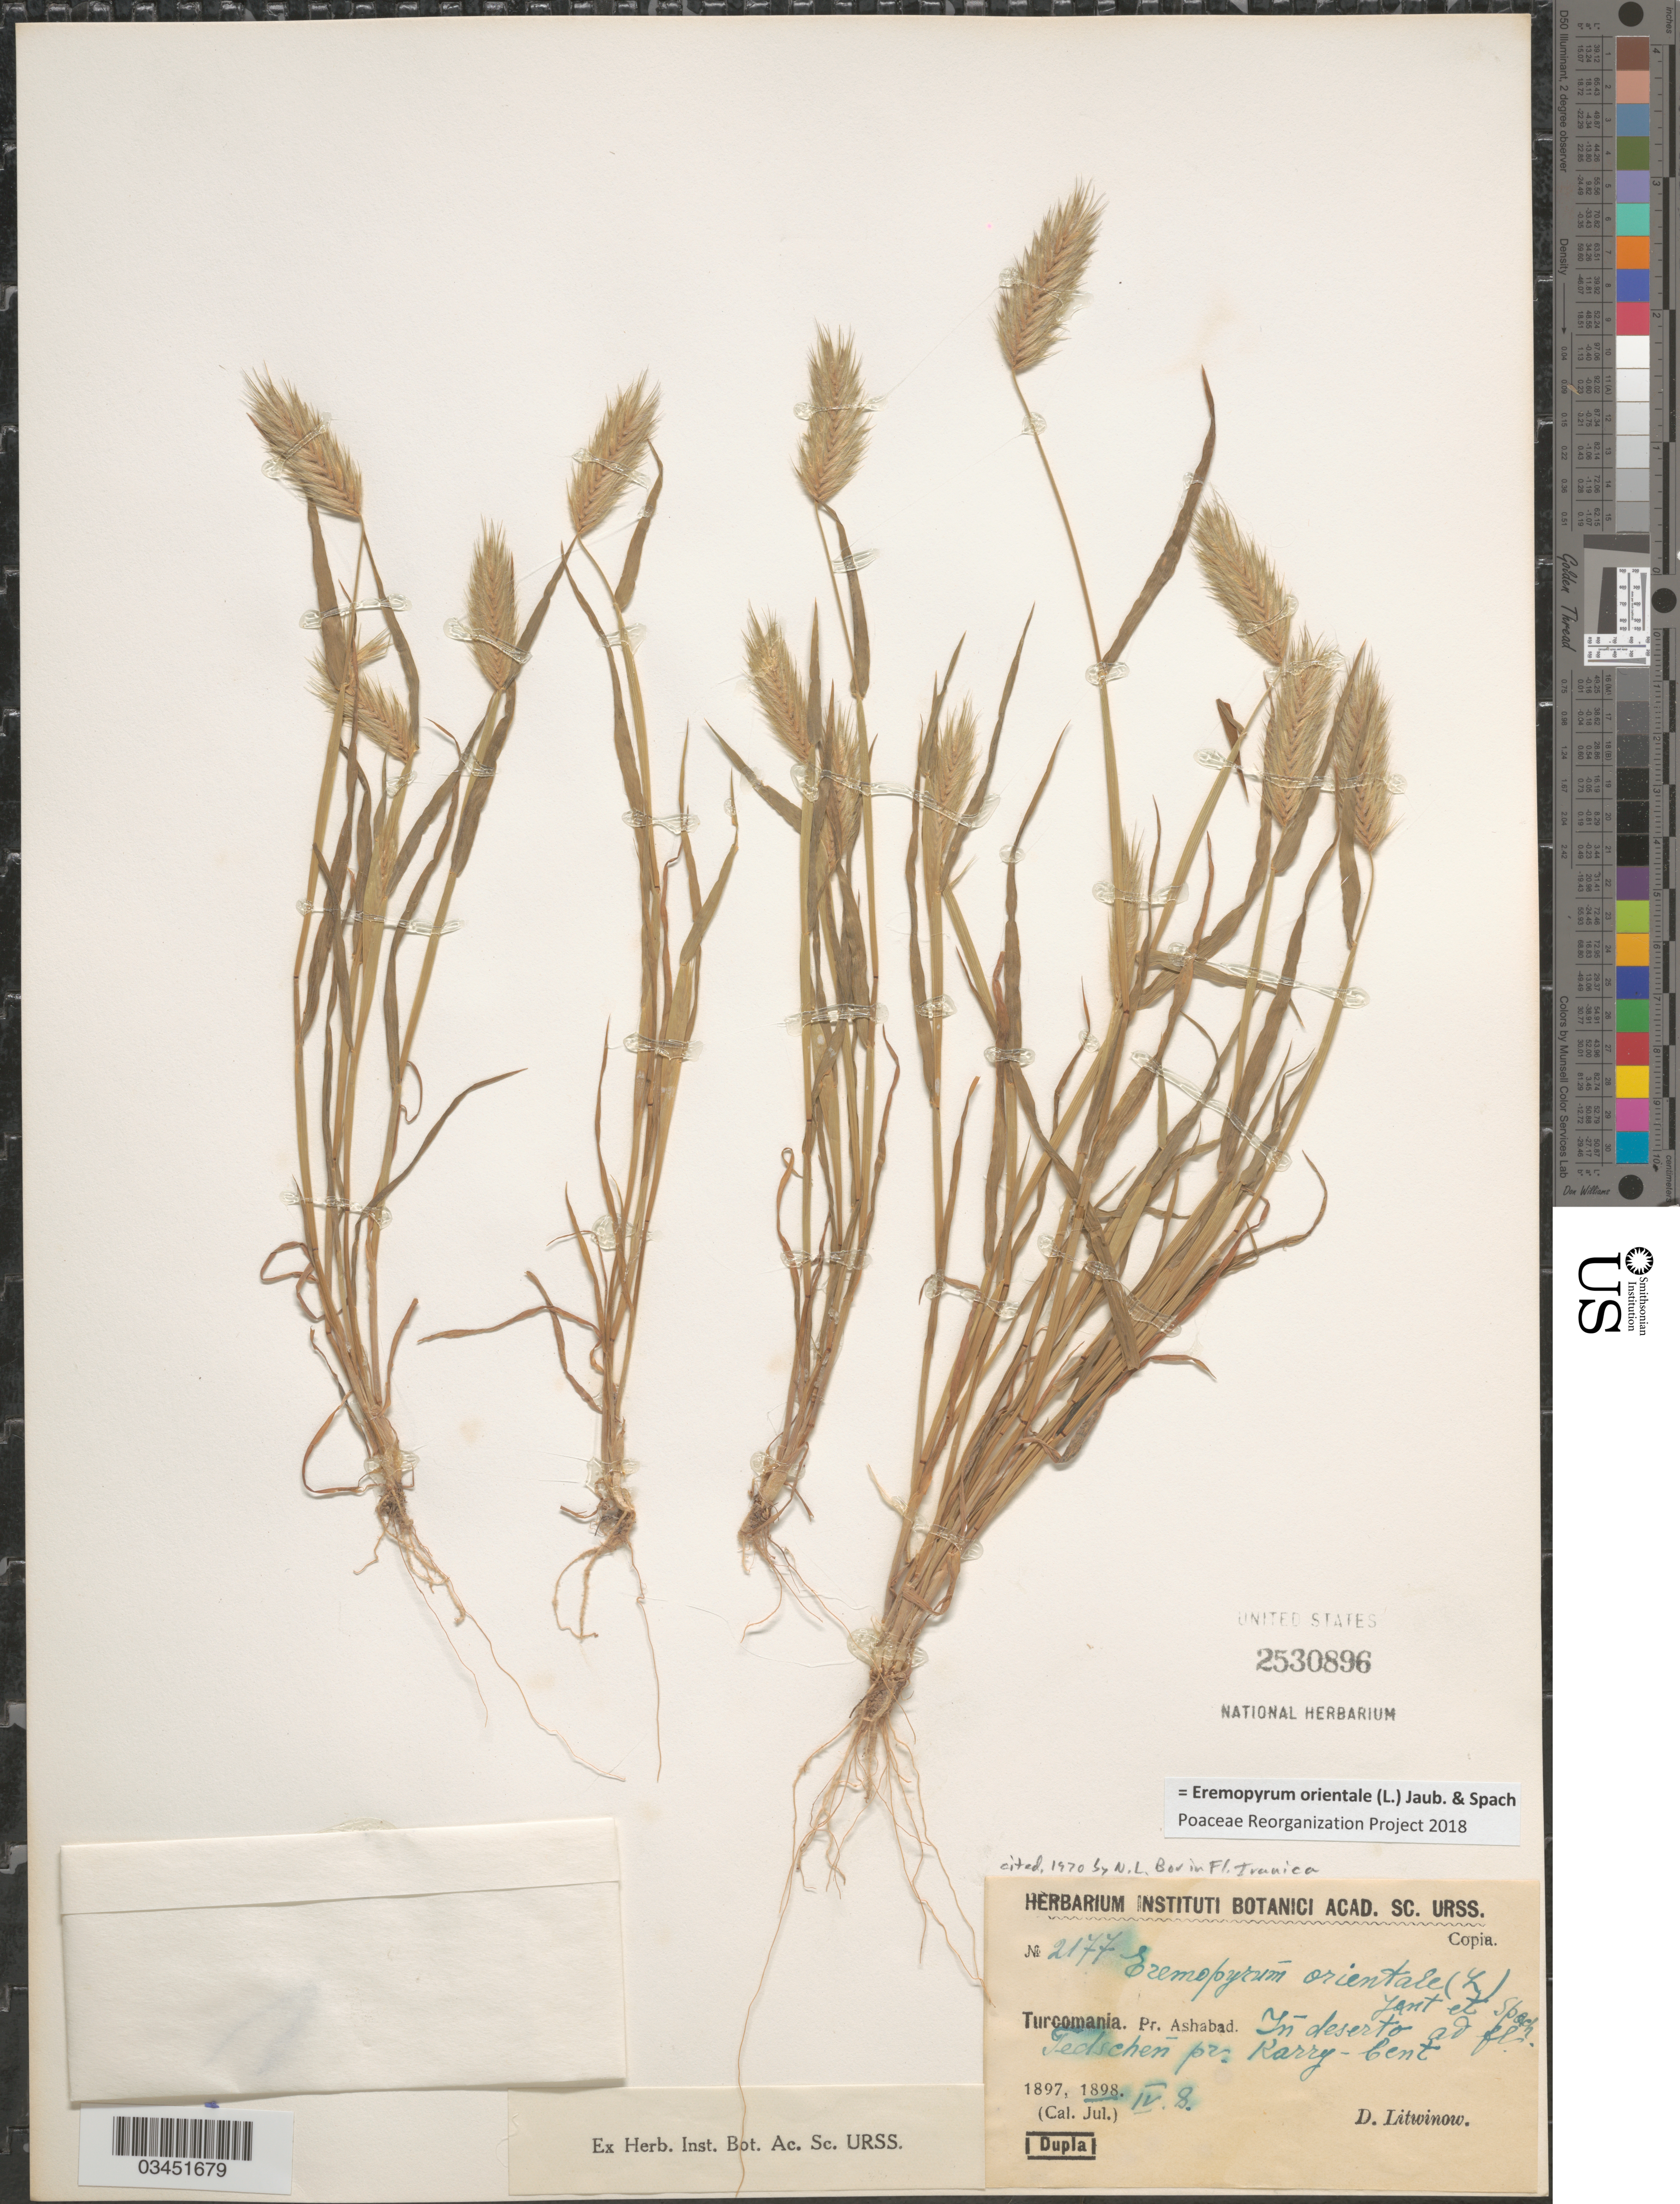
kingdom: Plantae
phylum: Tracheophyta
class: Liliopsida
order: Poales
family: Poaceae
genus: Eremopyrum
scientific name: Eremopyrum orientale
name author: (L.) Jaub. & Spach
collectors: D. Litwinow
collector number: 2177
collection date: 1898-04-08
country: Turkmenistan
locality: Turcomania. Pr. Ashabad. In deserto ad fl. Tedschen pr. Karry-Cent.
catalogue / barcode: US 2530896